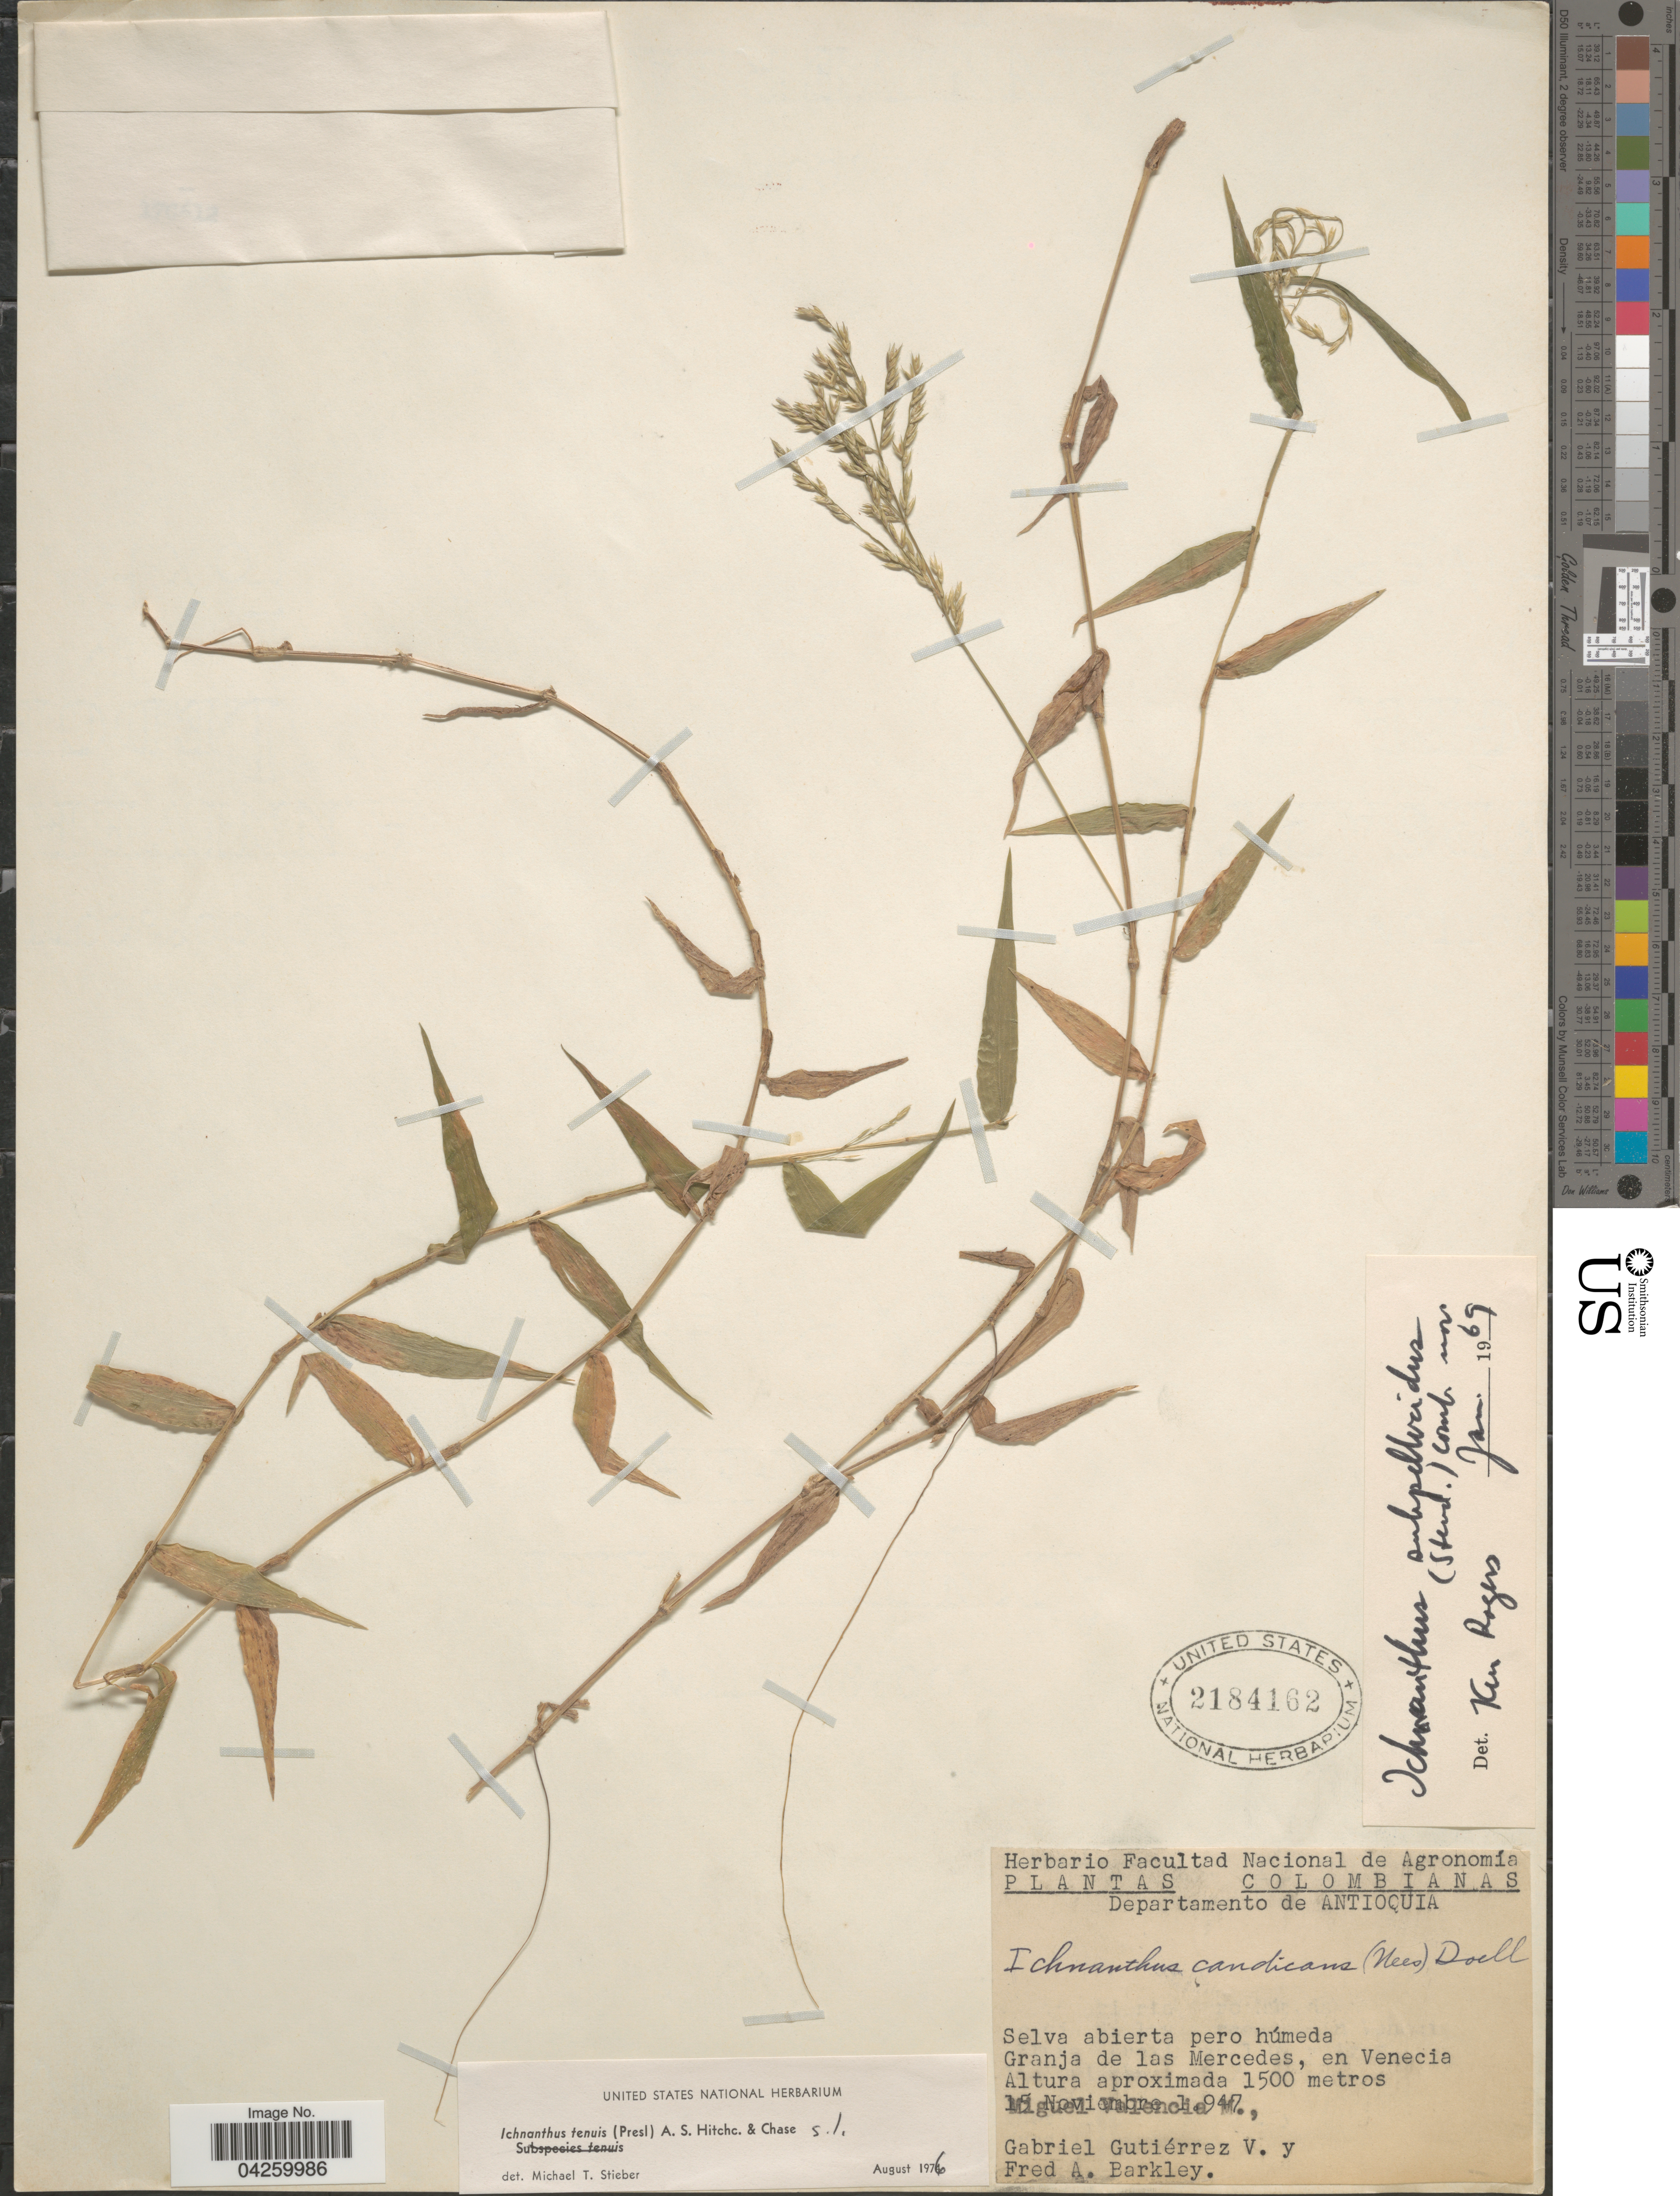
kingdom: Plantae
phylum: Tracheophyta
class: Liliopsida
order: Poales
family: Poaceae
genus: Ichnanthus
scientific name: Ichnanthus tenuis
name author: (J. Presl) Hitchc. & Chase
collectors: M. Valencia M., G. Gutiérrez V. & F. A. Barkley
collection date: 1947-11-15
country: Colombia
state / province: Antioquia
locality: Departamento de Antioquia. Selva abierta pero húmeda. Granja de las Mercedes, en Venecia.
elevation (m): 1500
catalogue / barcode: US 2184162